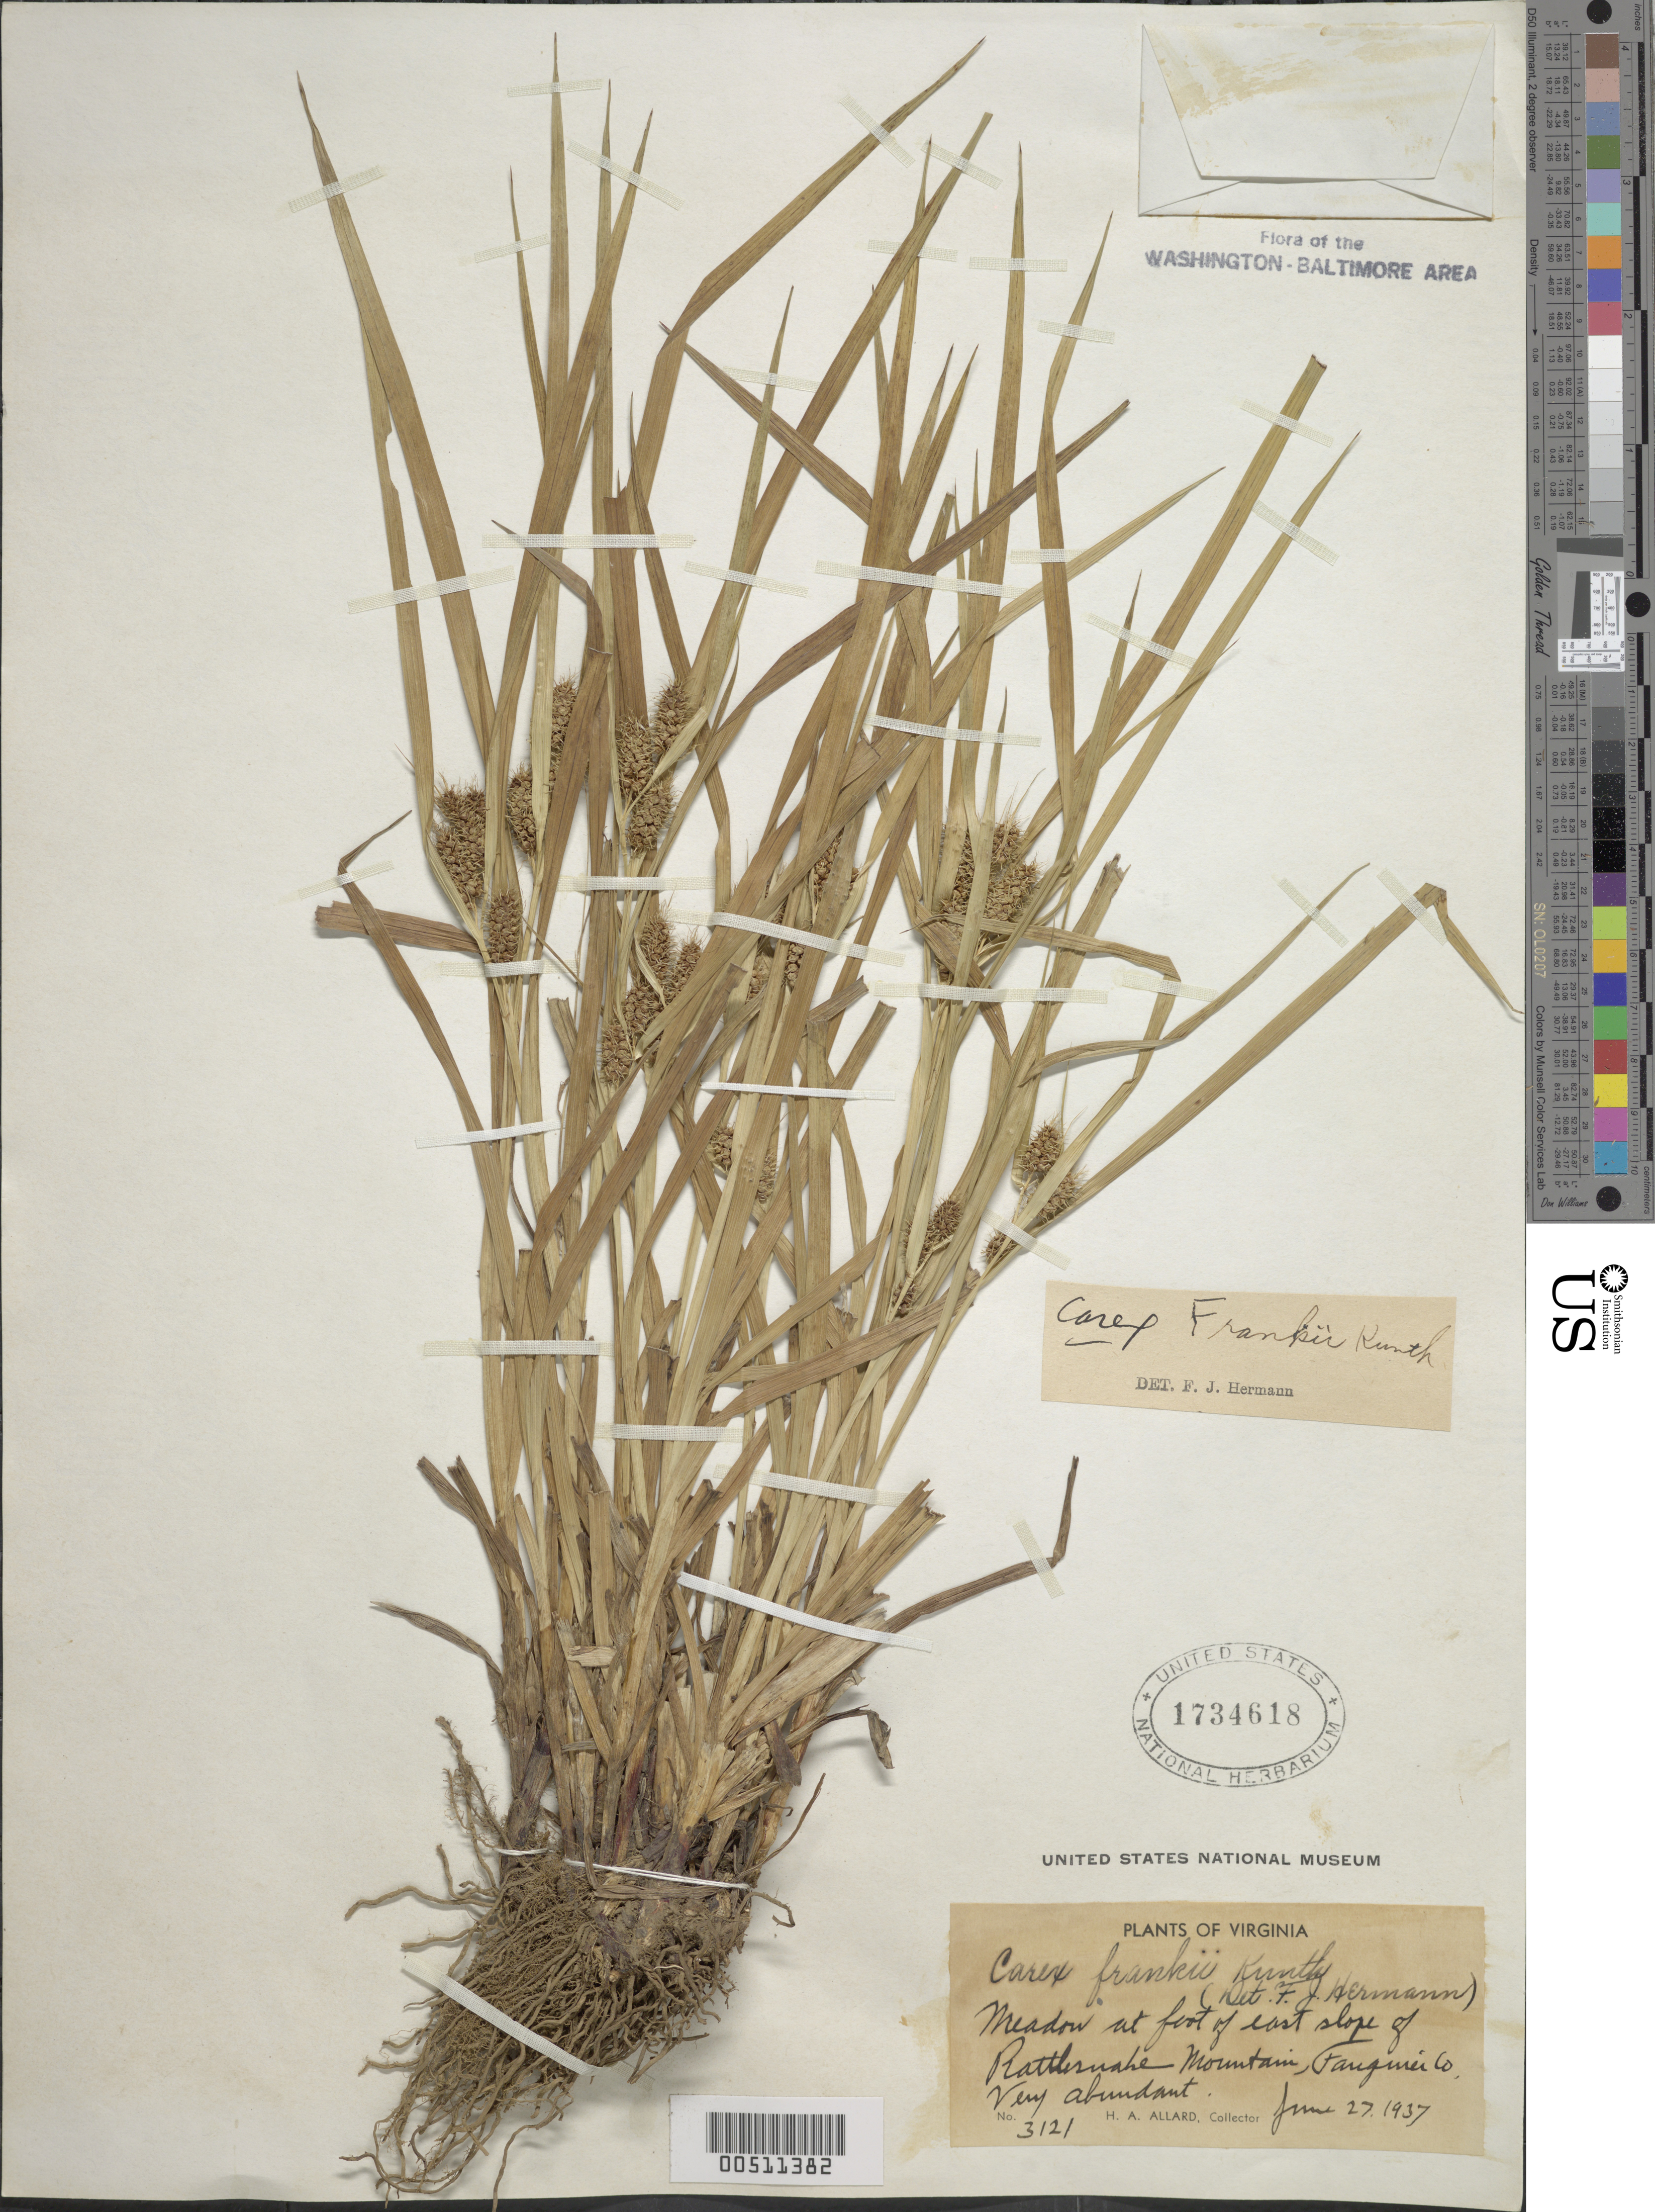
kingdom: Plantae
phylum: Tracheophyta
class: Liliopsida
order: Poales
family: Cyperaceae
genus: Carex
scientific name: Carex frankii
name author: Kunth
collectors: H. A. Allard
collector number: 3121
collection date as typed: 27 Jun 1937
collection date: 1937-06-27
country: United States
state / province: Virginia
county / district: Fauquier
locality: Rattlesnake Mountain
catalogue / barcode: US 1734618